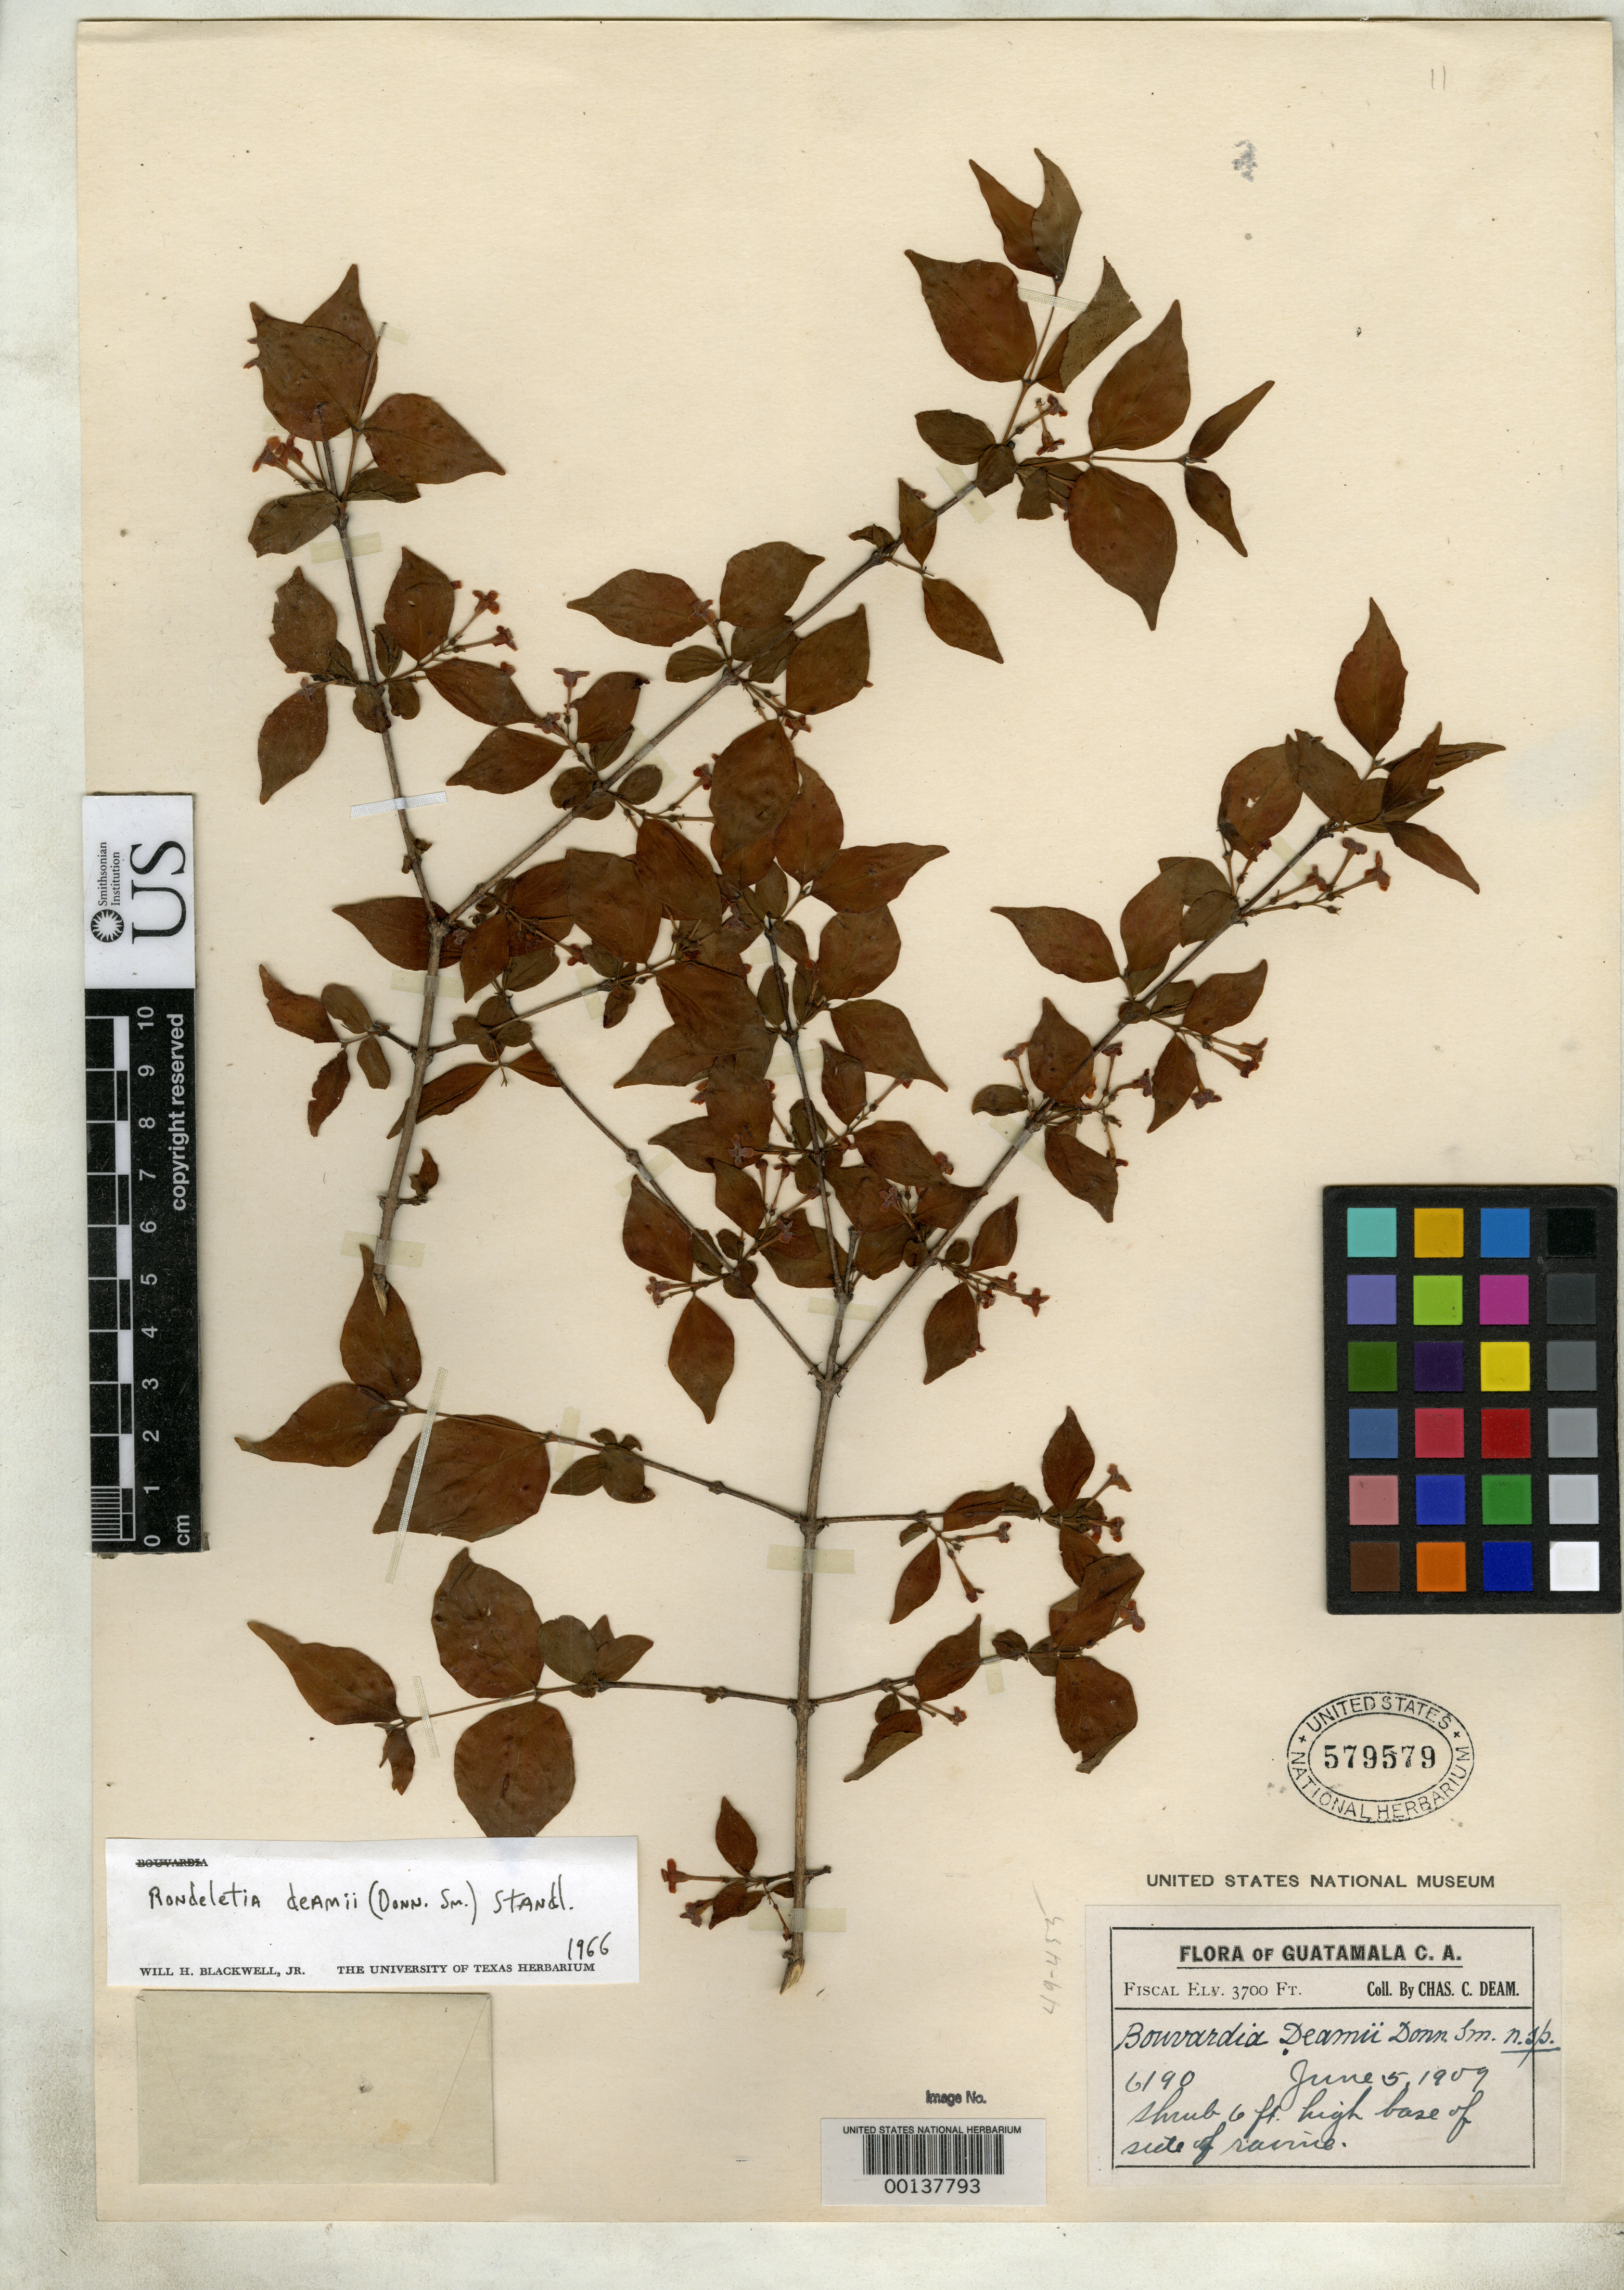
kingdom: Plantae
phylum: Tracheophyta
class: Magnoliopsida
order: Gentianales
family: Rubiaceae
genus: Bouvardia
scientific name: Bouvardia deamii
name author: Donn. Sm.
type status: Holotype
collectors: C. C. Deam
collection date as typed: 05 Jun 1909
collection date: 1909-06-05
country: Guatemala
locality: Base of side of ravine.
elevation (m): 1128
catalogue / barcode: US 579579